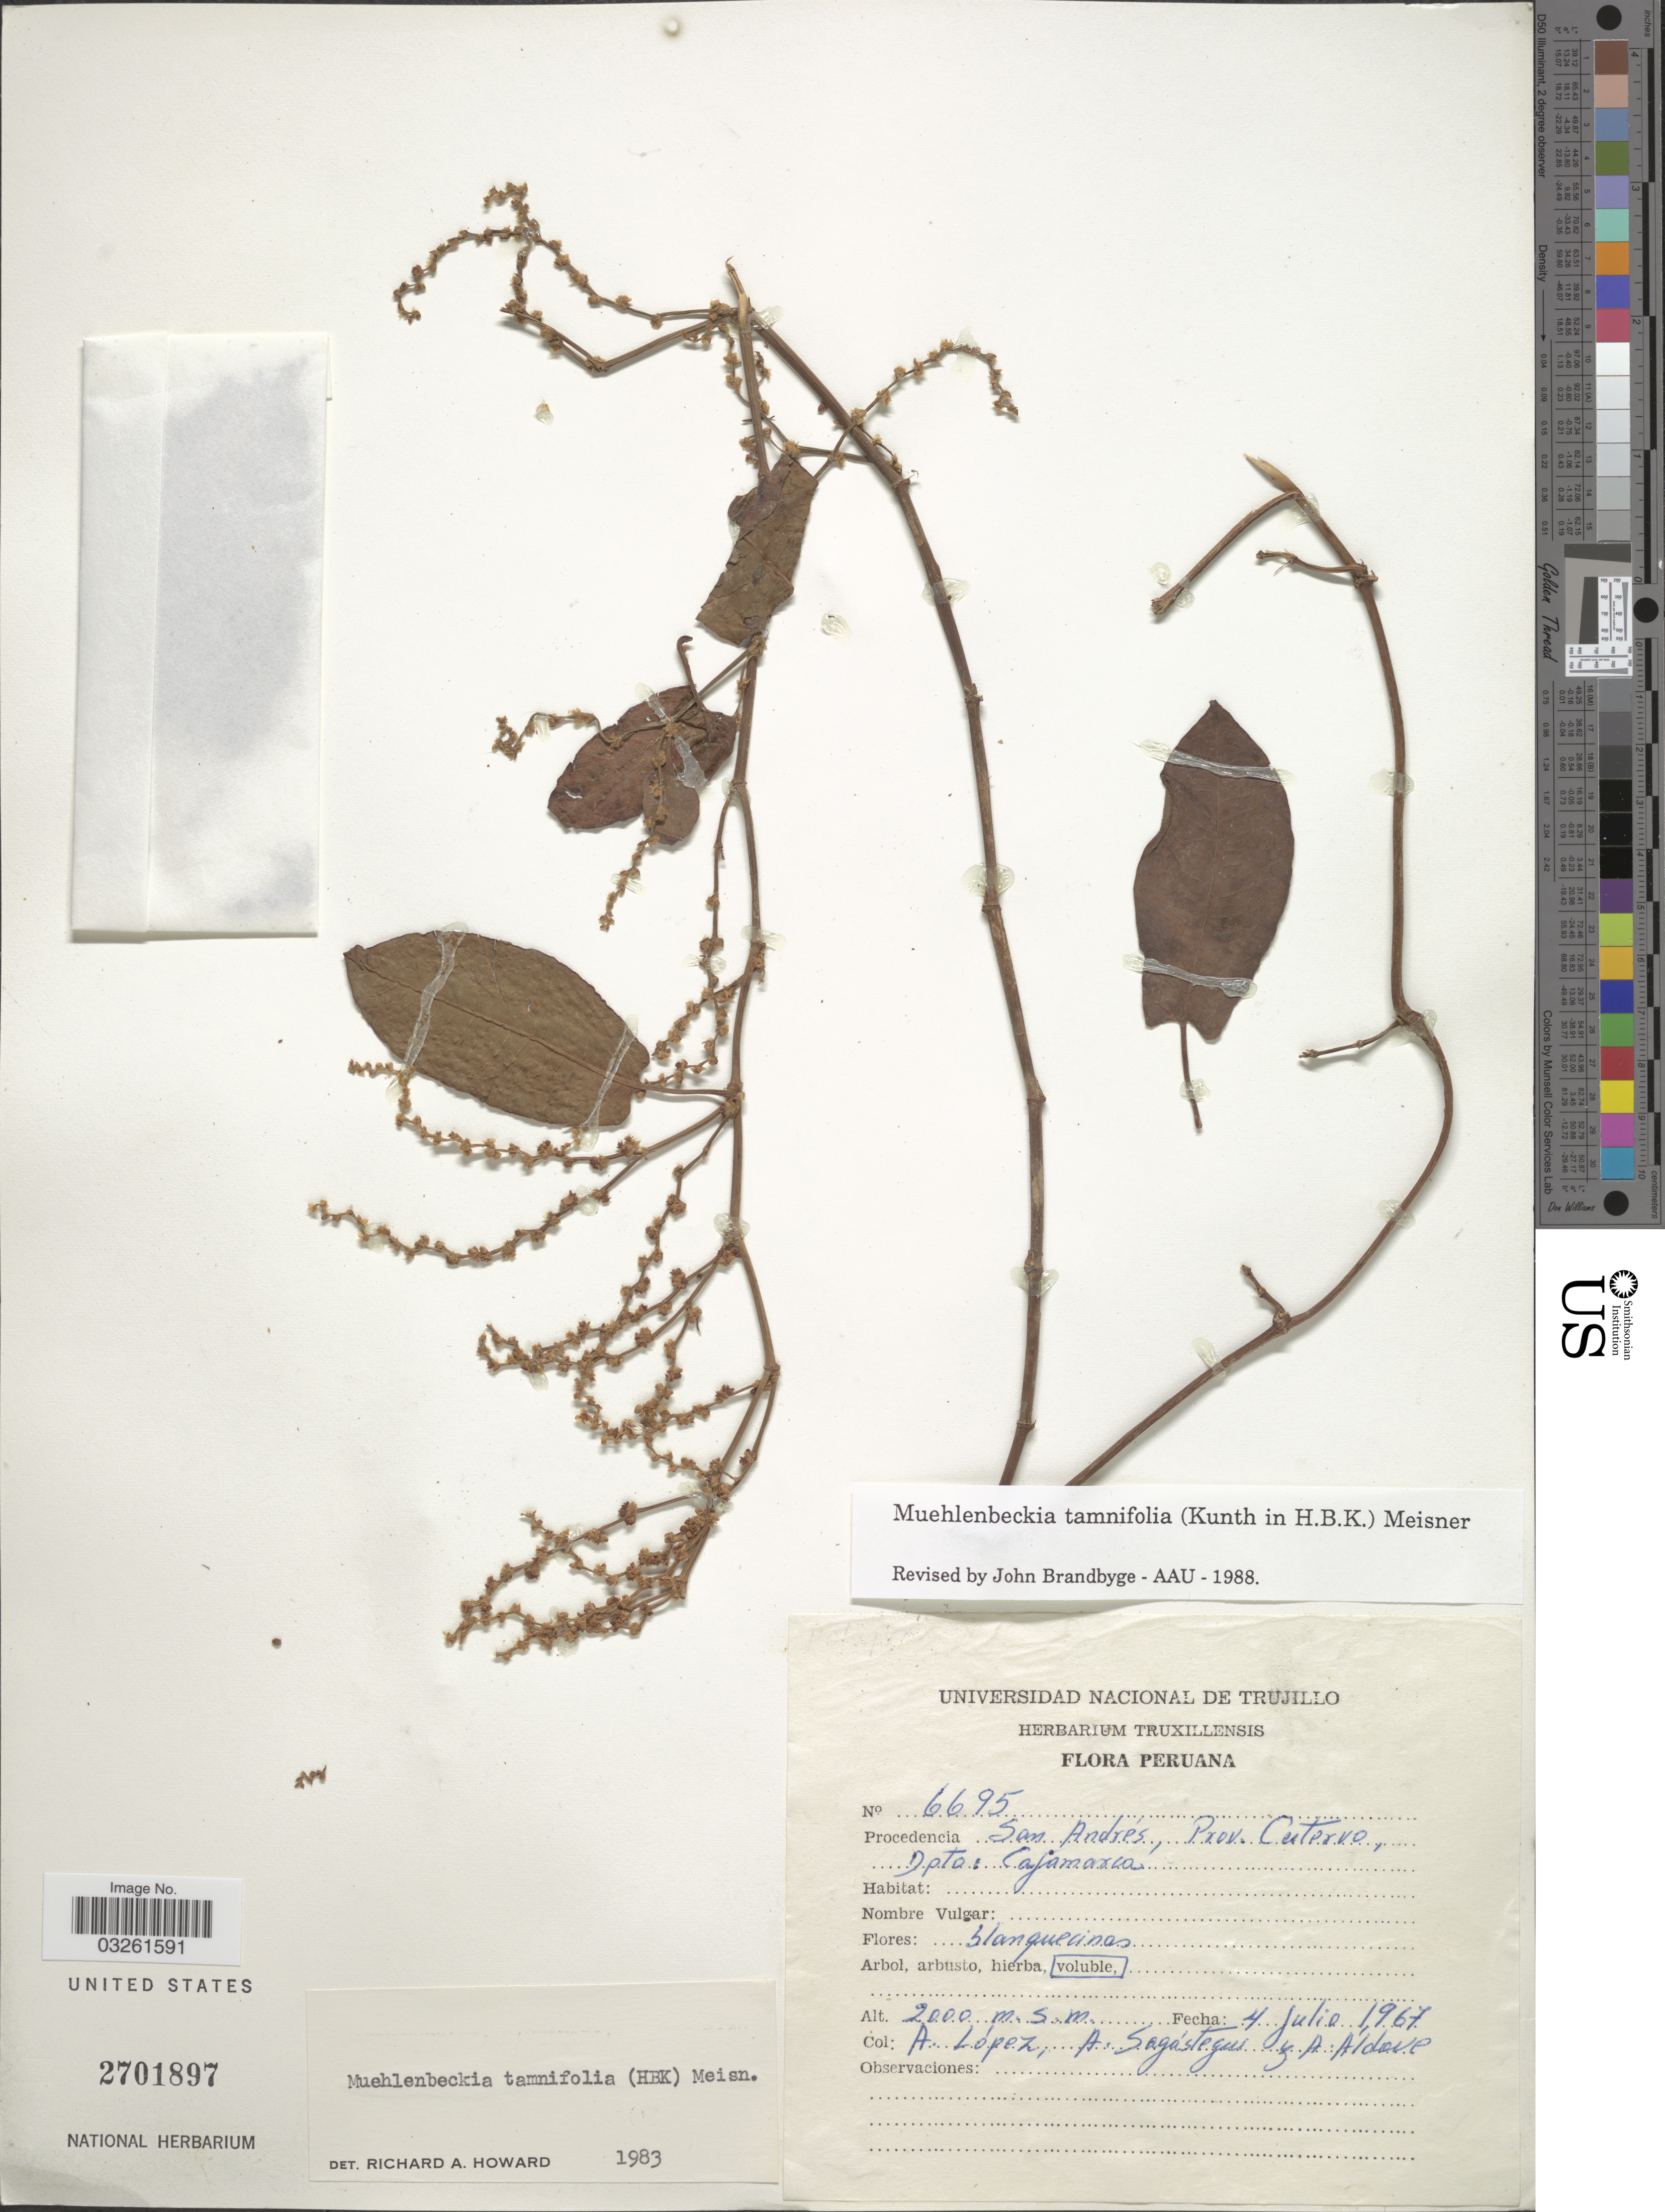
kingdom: Plantae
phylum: Tracheophyta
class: Magnoliopsida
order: Caryophyllales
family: Polygonaceae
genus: Muehlenbeckia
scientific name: Muehlenbeckia tamnifolia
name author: (Kunth) Meisn.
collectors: A. López, A. Sagástequi & A. Aldave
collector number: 6695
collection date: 1967-07-04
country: Peru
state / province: Cajamarca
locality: Procedencia: San Andrés, Prov. Cutervo, Dpto: Cajamarcá.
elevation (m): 2000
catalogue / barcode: US 2701897